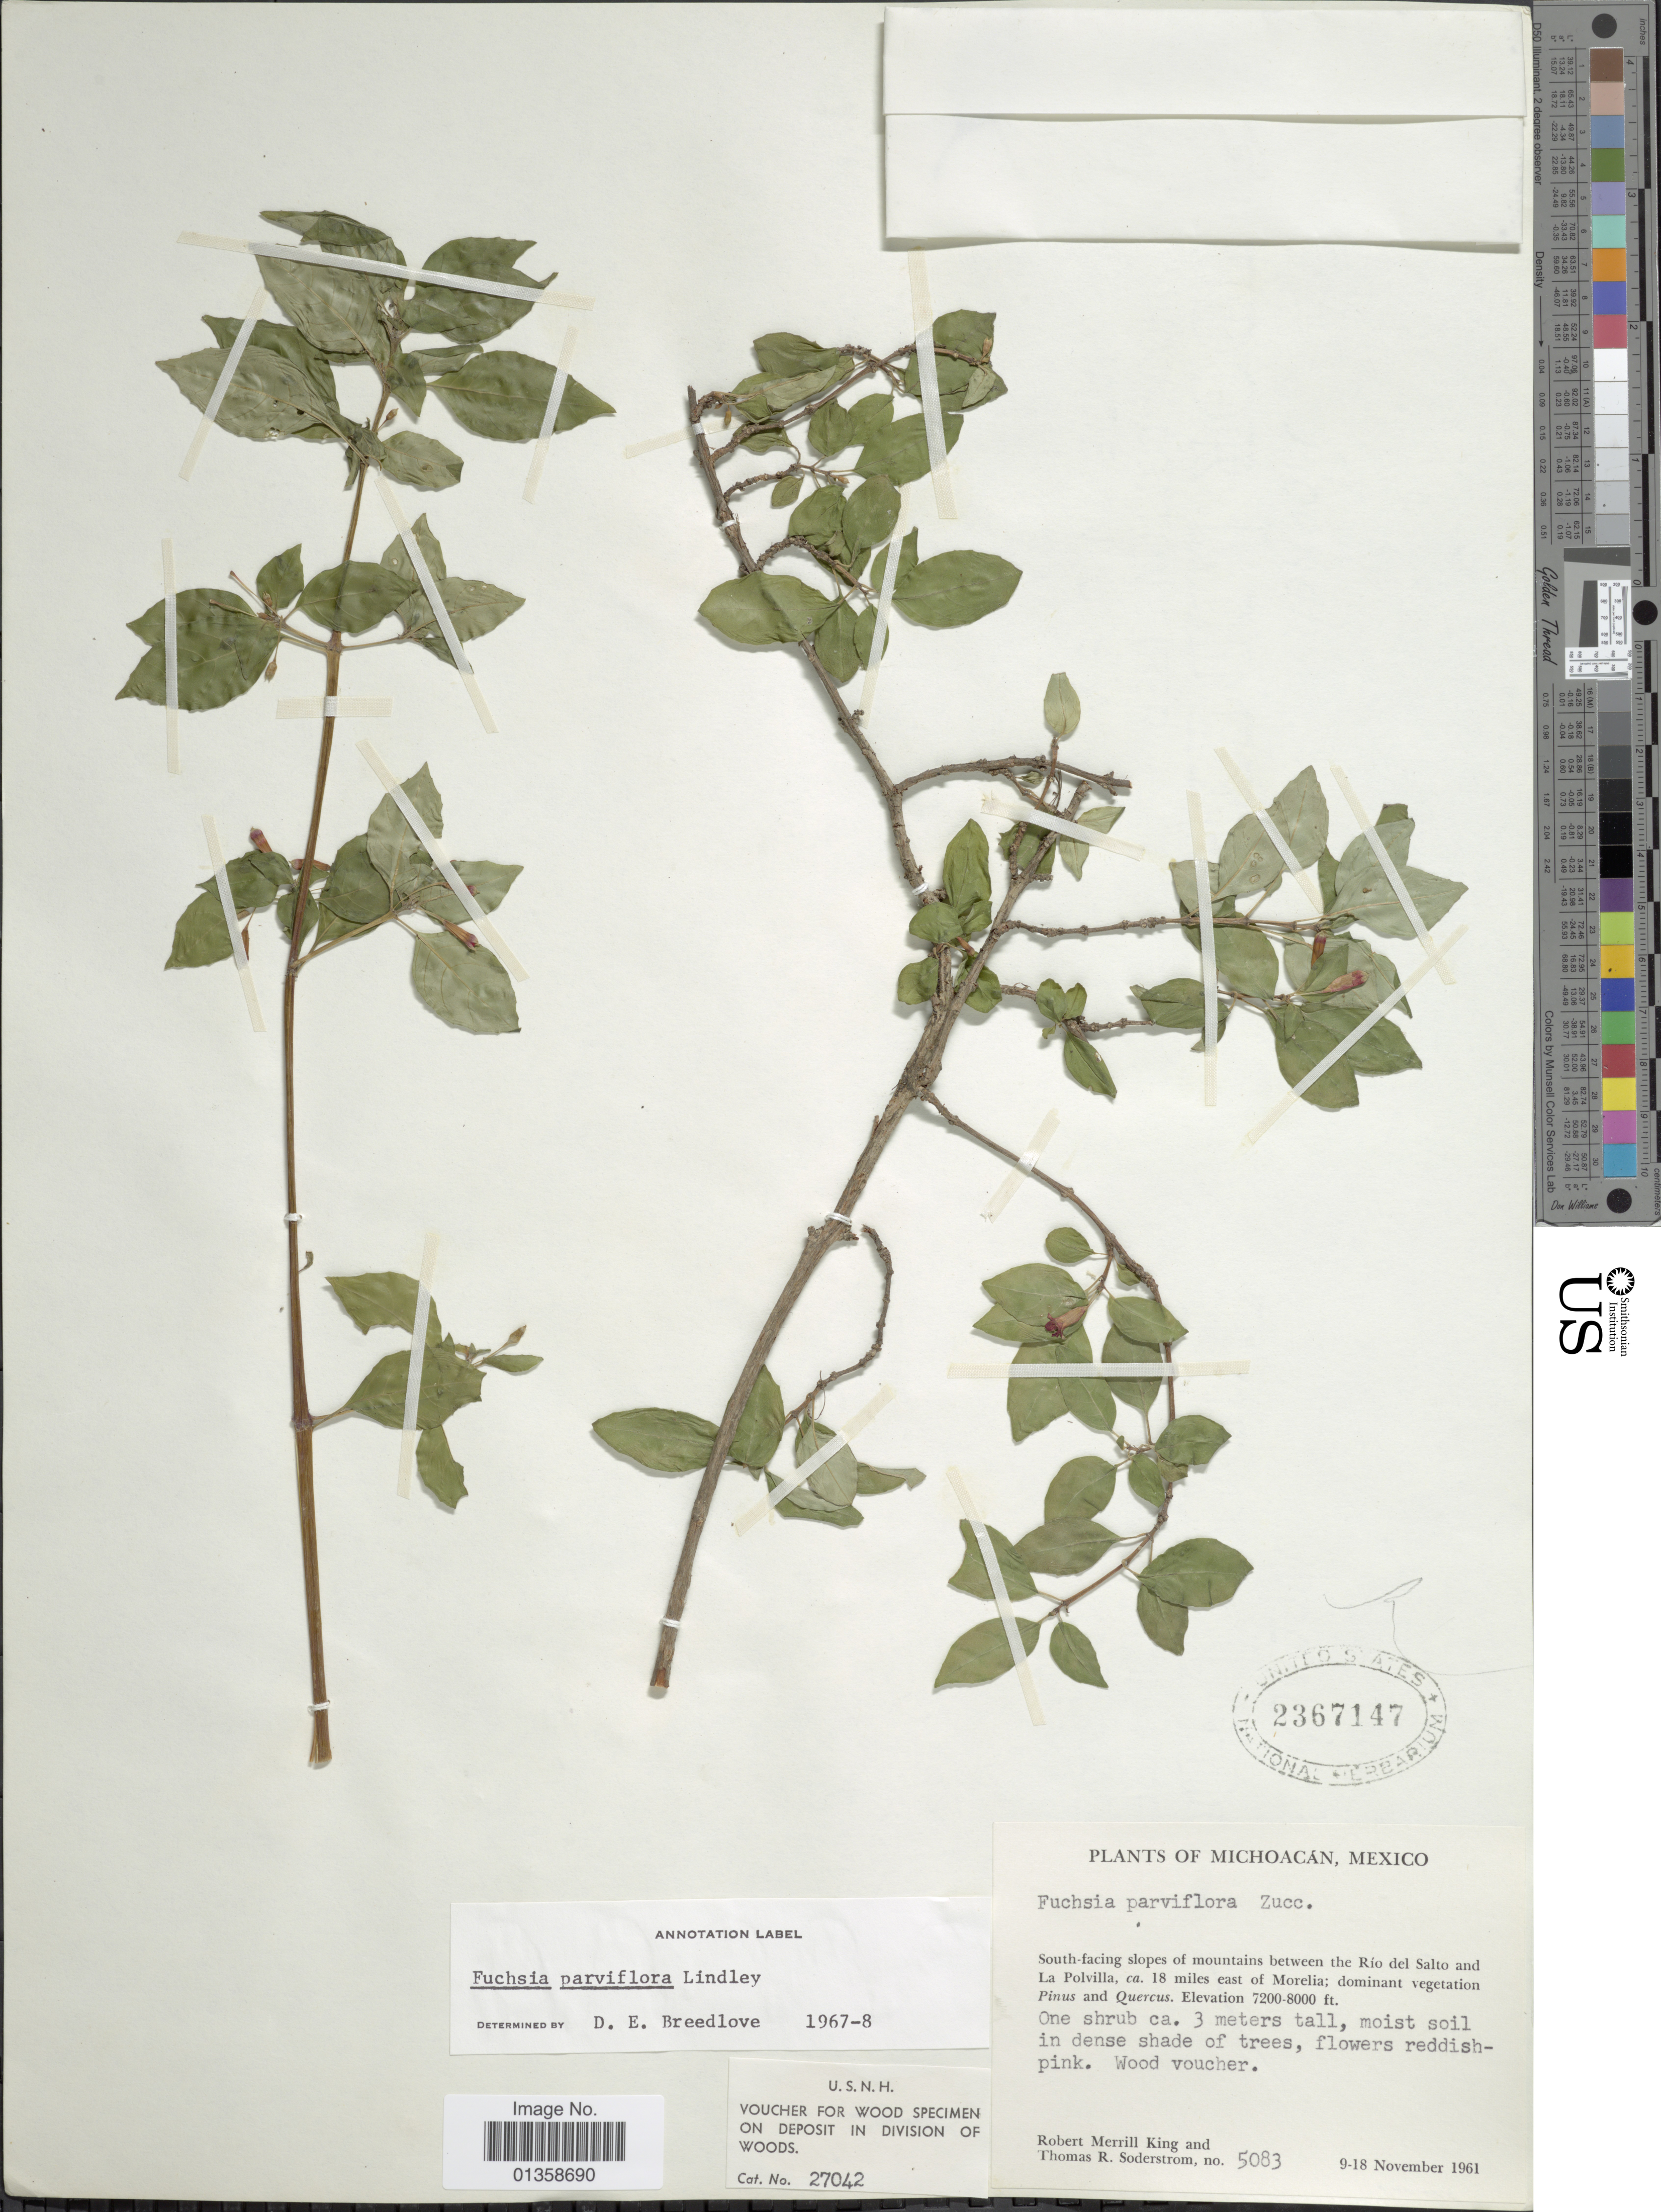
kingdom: Plantae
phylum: Tracheophyta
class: Magnoliopsida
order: Myrtales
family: Onagraceae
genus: Fuchsia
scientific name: Fuchsia cylindracea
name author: Lindl.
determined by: Wagner, W. L., (BOT), Smithsonian Institution - National Museum of Natural History (UNITED STATES)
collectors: R. M. King & T. R. Soderstrom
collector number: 5083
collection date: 1961-11-09/1961-11-18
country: Mexico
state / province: Michoacán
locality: South-facing slopes of mountains between the Río del Salto and La Polvilla, ca. 18 miles east of Morelia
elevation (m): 2195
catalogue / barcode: US 2367147